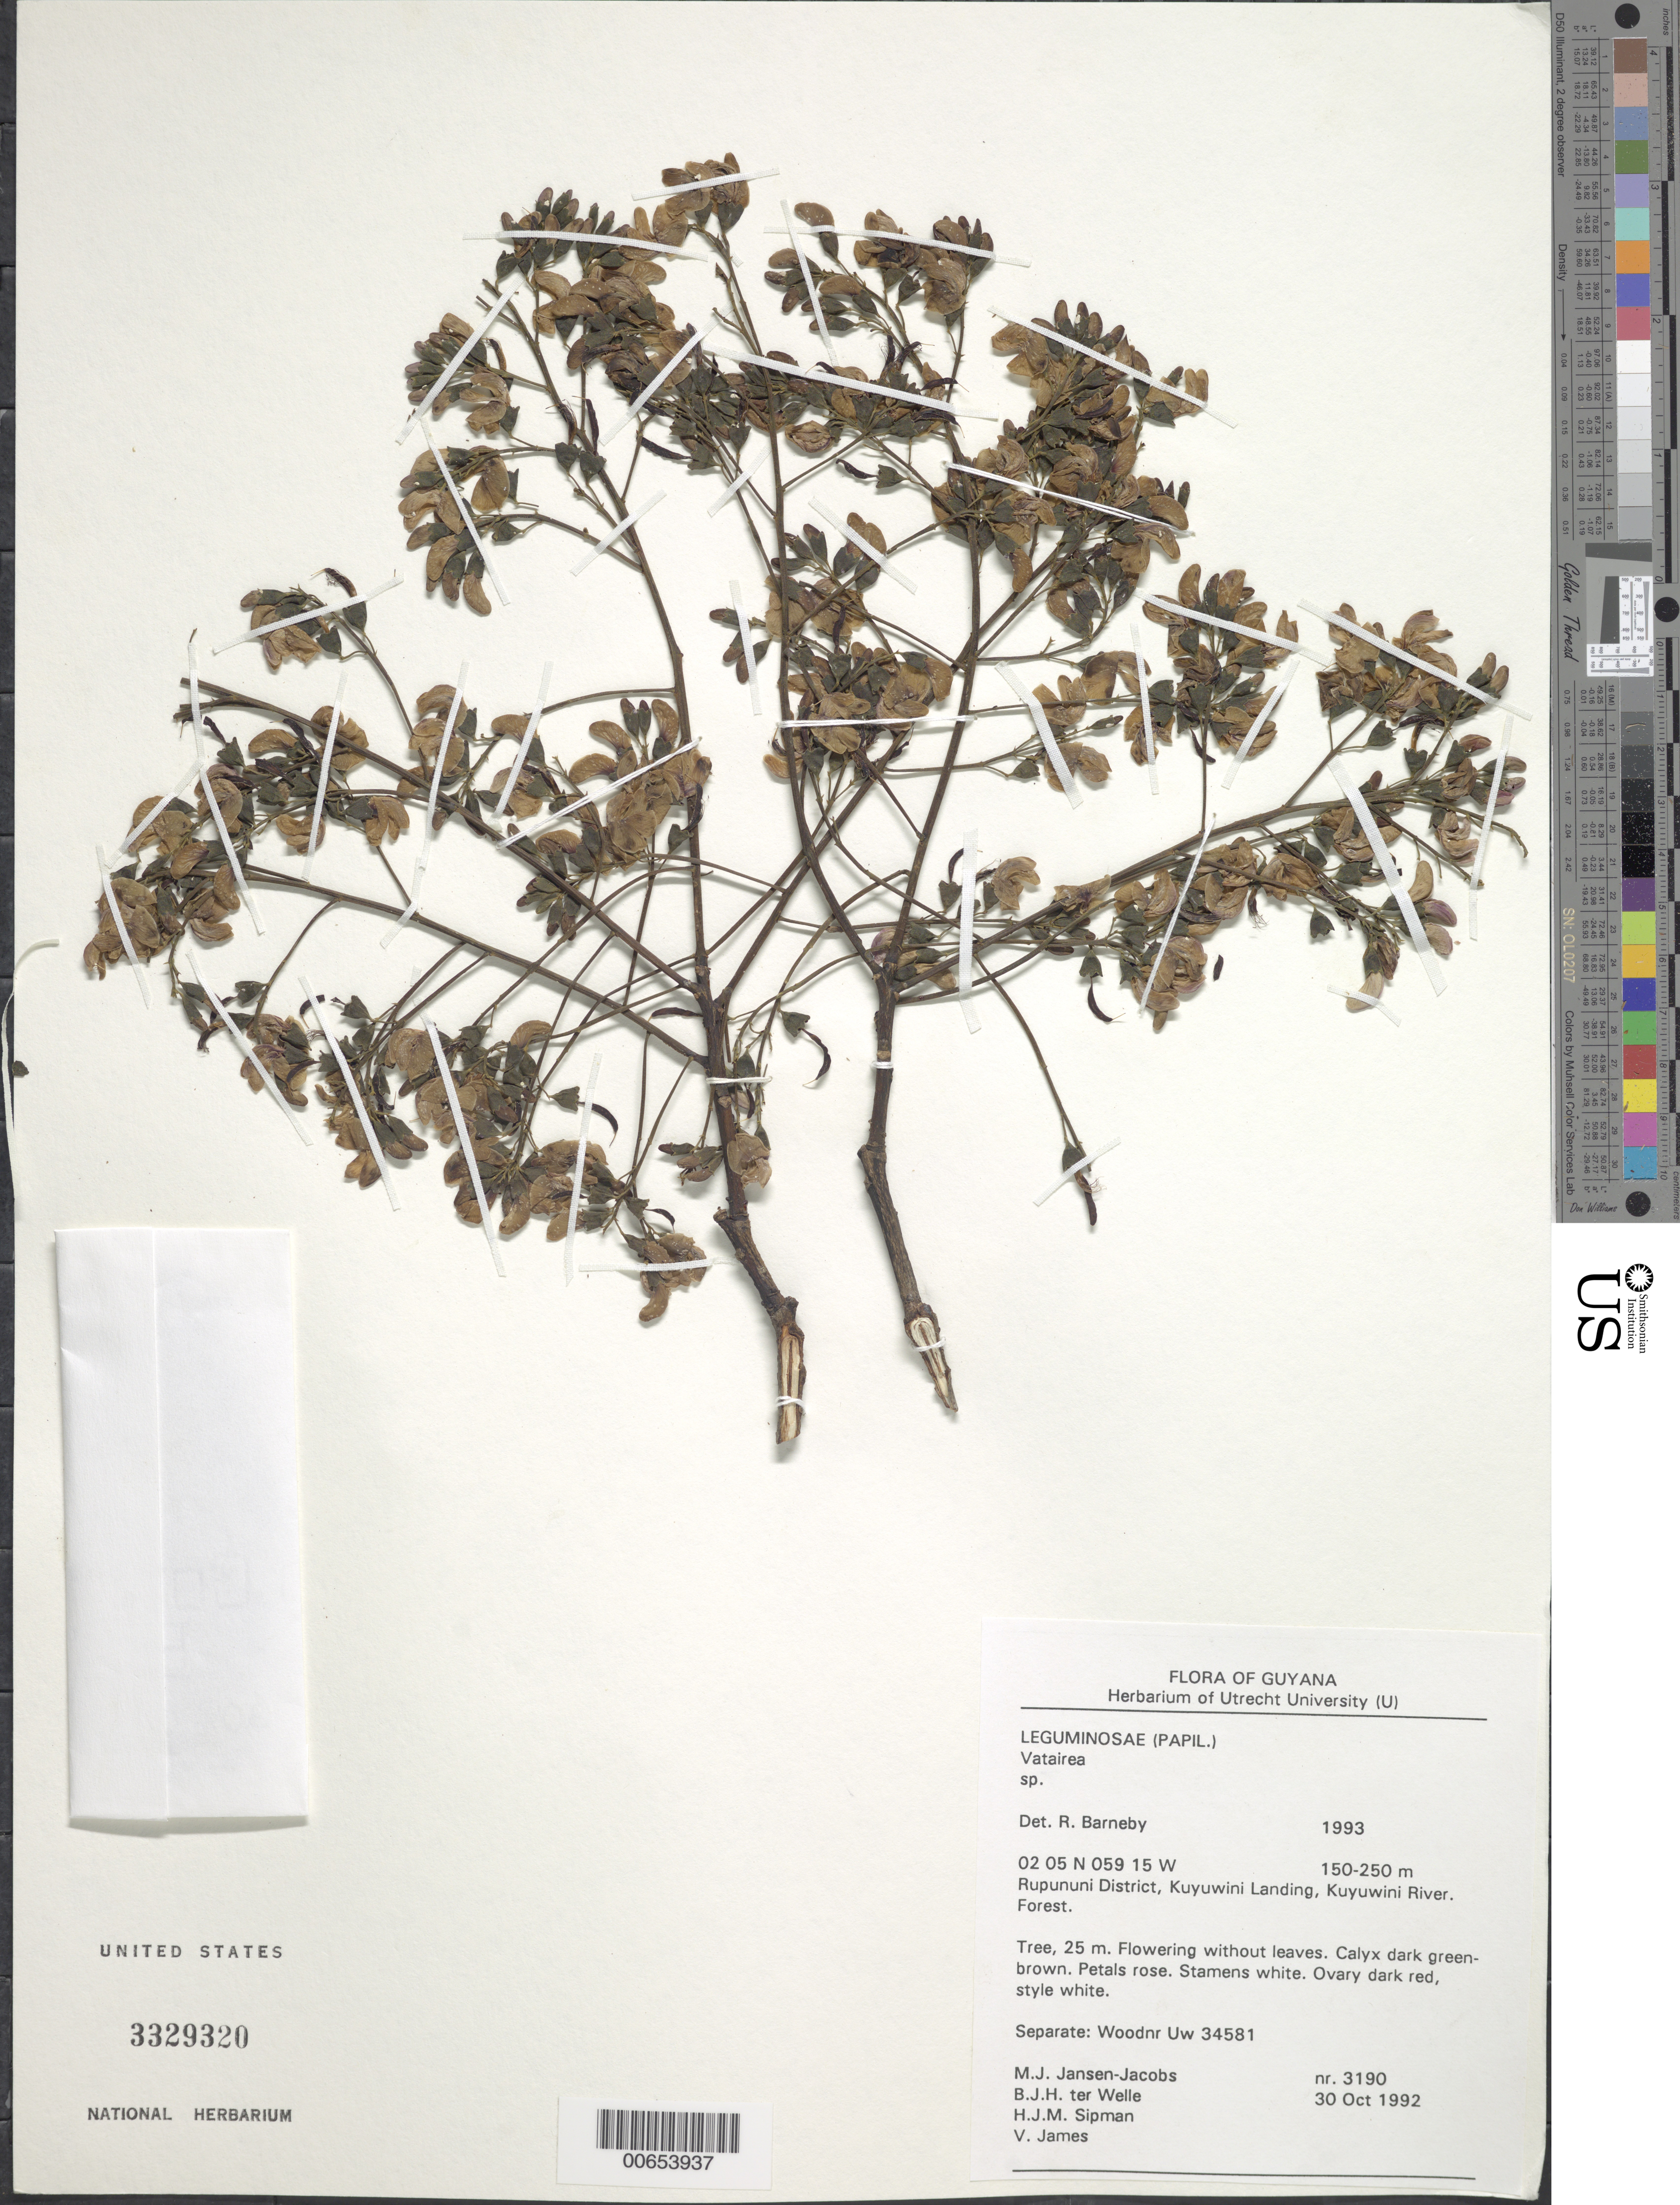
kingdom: Plantae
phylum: Tracheophyta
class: Magnoliopsida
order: Fabales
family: Fabaceae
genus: Vatairea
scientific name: Vatairea sp.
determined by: Barneby, Rupert C., (NY)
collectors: M. J. Jansen-Jacobs, B. Welle, H. J. M. Sipman & V. James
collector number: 3190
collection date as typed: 30-Oct-92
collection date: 1992-10-30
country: Guyana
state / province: U. Takutu-U. Essequibo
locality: Kuyuwini Landing, Kuyuwini River, Rupununi District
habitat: Forest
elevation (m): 150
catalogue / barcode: US 3329320